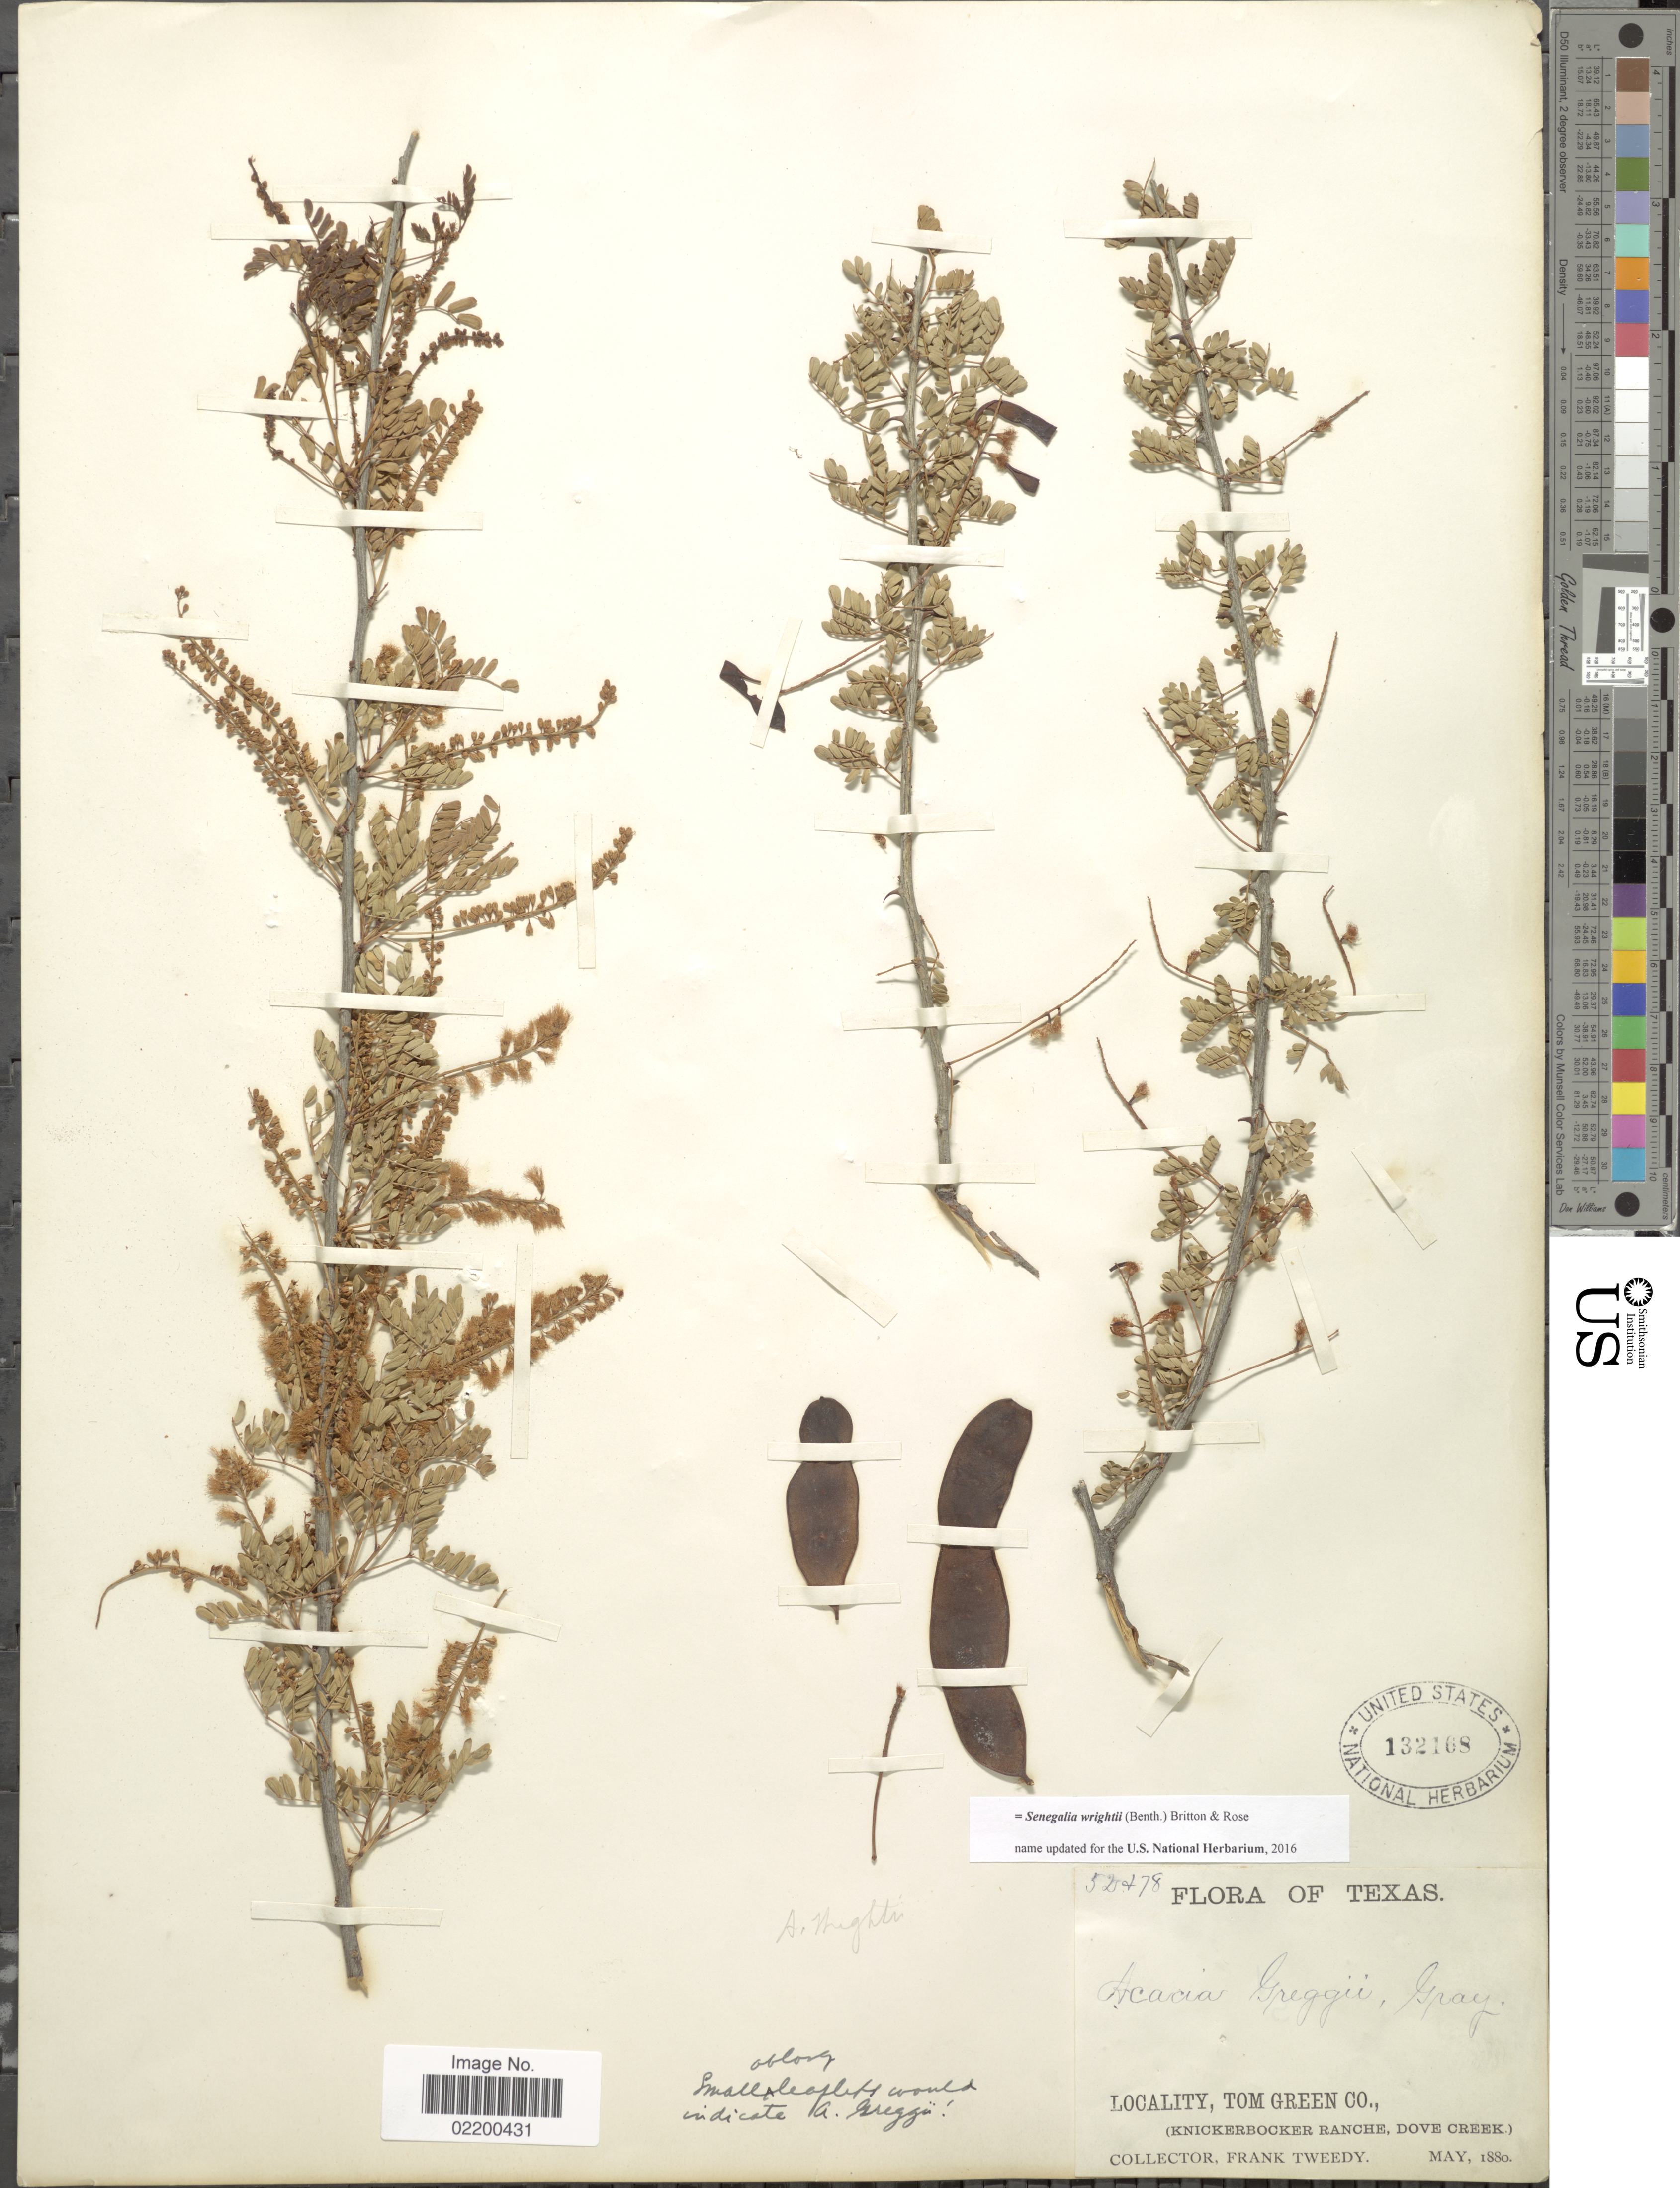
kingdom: Plantae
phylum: Tracheophyta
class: Magnoliopsida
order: Fabales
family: Fabaceae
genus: Senegalia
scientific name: Senegalia wrightii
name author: (Benth.) Britton & Rose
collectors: F. Tweedy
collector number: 52478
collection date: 1880-05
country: United States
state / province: Texas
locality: Tom Greene Co., (Knickerbocker Ranche, Dove Creek)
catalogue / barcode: US 132168